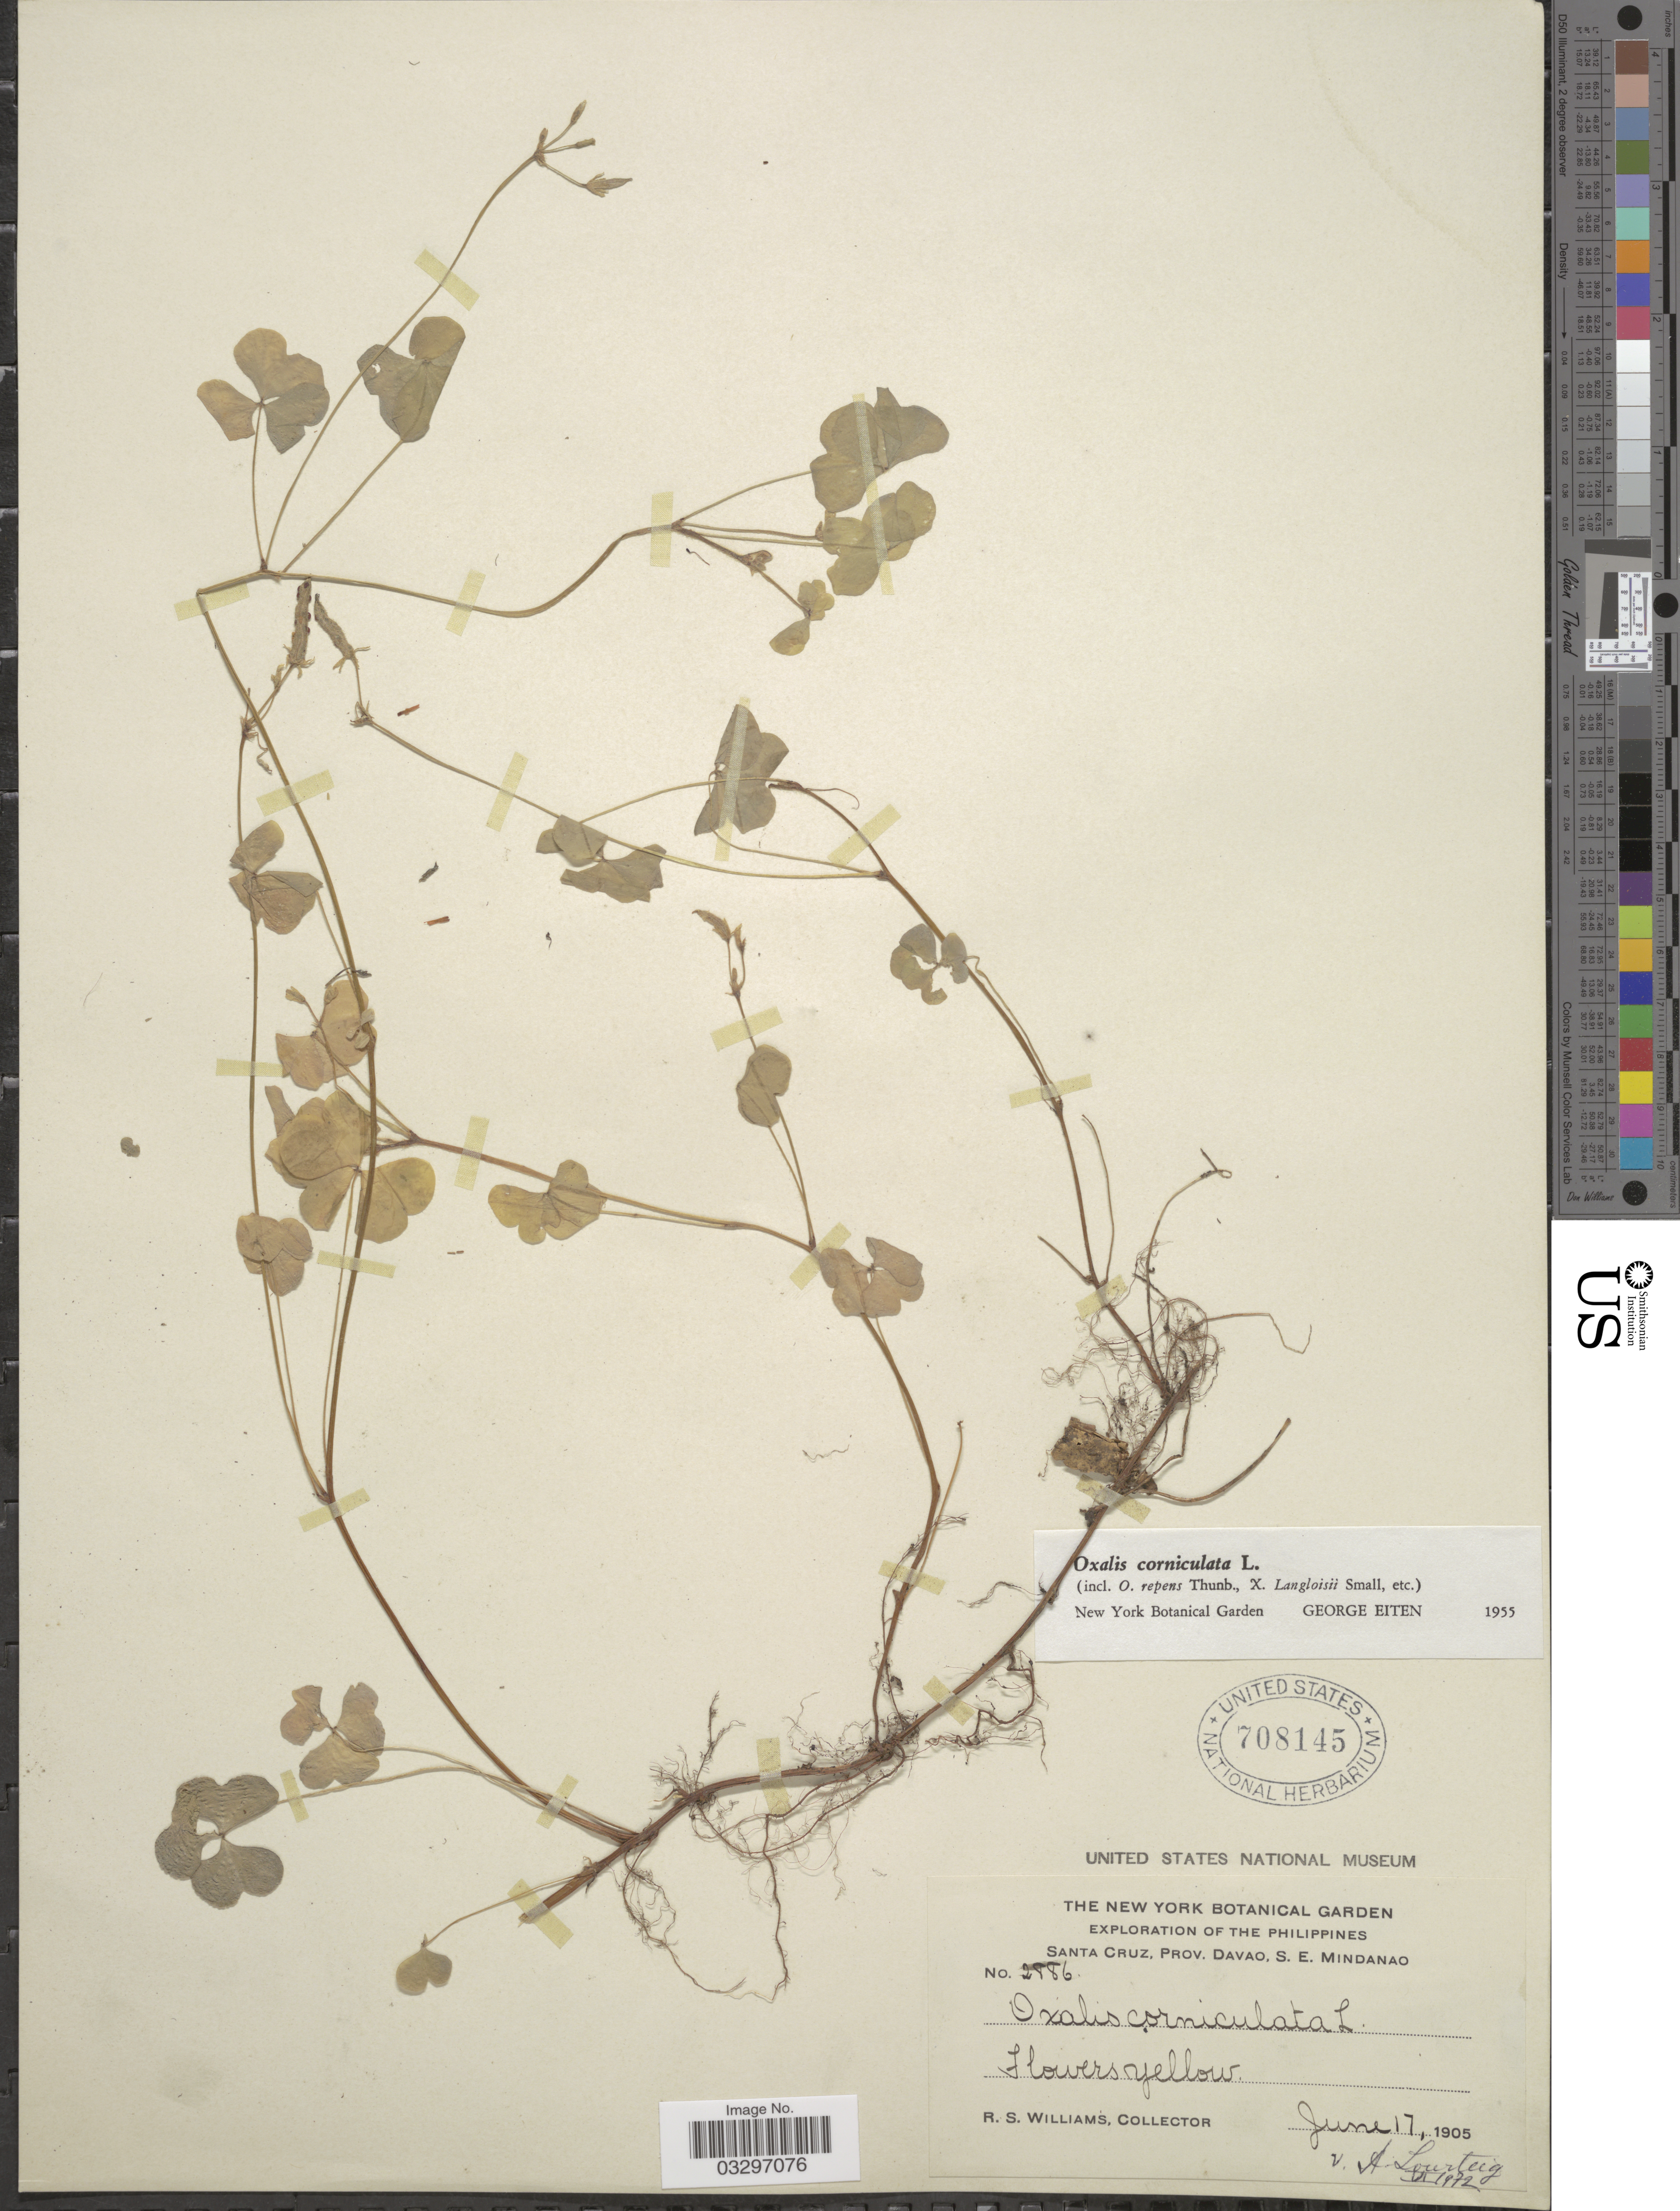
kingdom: Plantae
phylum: Tracheophyta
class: Magnoliopsida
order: Oxalidales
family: Oxalidaceae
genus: Oxalis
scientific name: Oxalis corniculata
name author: L.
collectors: R. S. Williams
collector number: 2886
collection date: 1905-06-17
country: Philippines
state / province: Davao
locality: Santa Cruz, Prov. Davao, S.E. Mindanao.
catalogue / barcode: US 708145